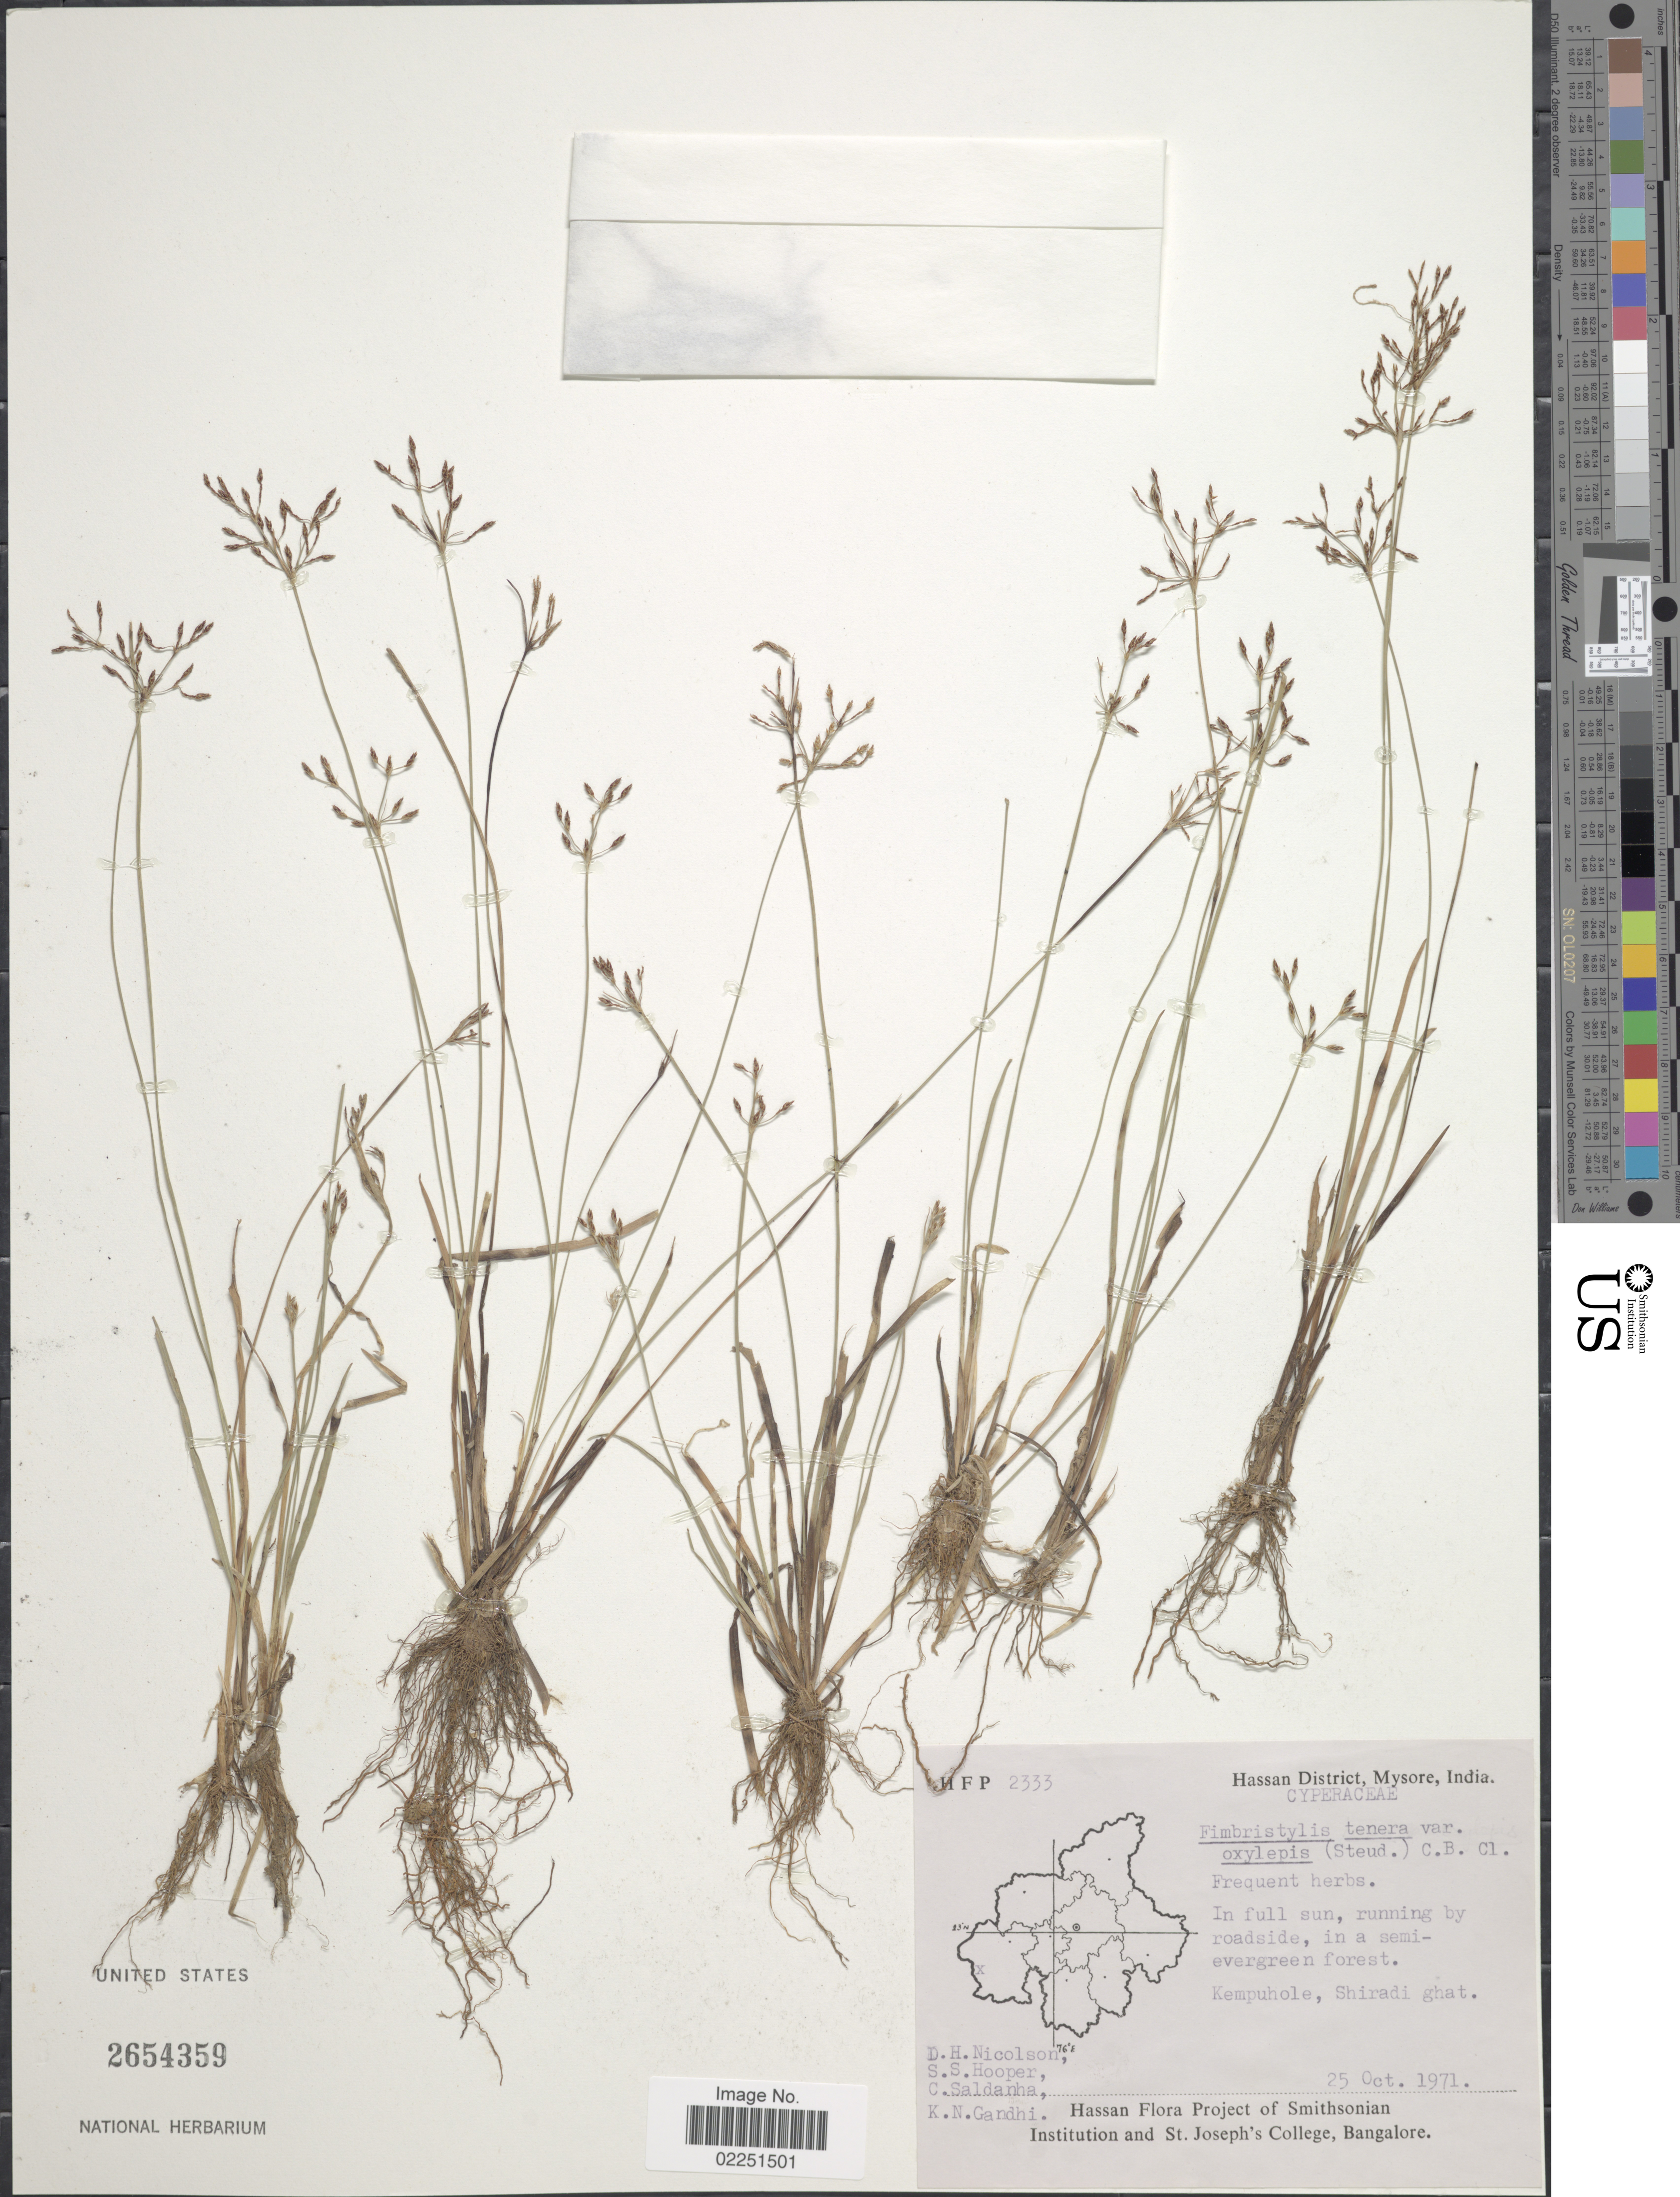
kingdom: Plantae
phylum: Tracheophyta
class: Liliopsida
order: Poales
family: Cyperaceae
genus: Fimbristylis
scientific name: Fimbristylis tenera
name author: Schult.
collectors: D. H. Nicolson, S. S. Hooper, C. Saldanha & K. N. Gandhi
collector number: HFP2333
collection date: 1971-10-25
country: India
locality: Hassan District, Mysore. Kempuhole, Shiradi ghat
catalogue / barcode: US 2654359